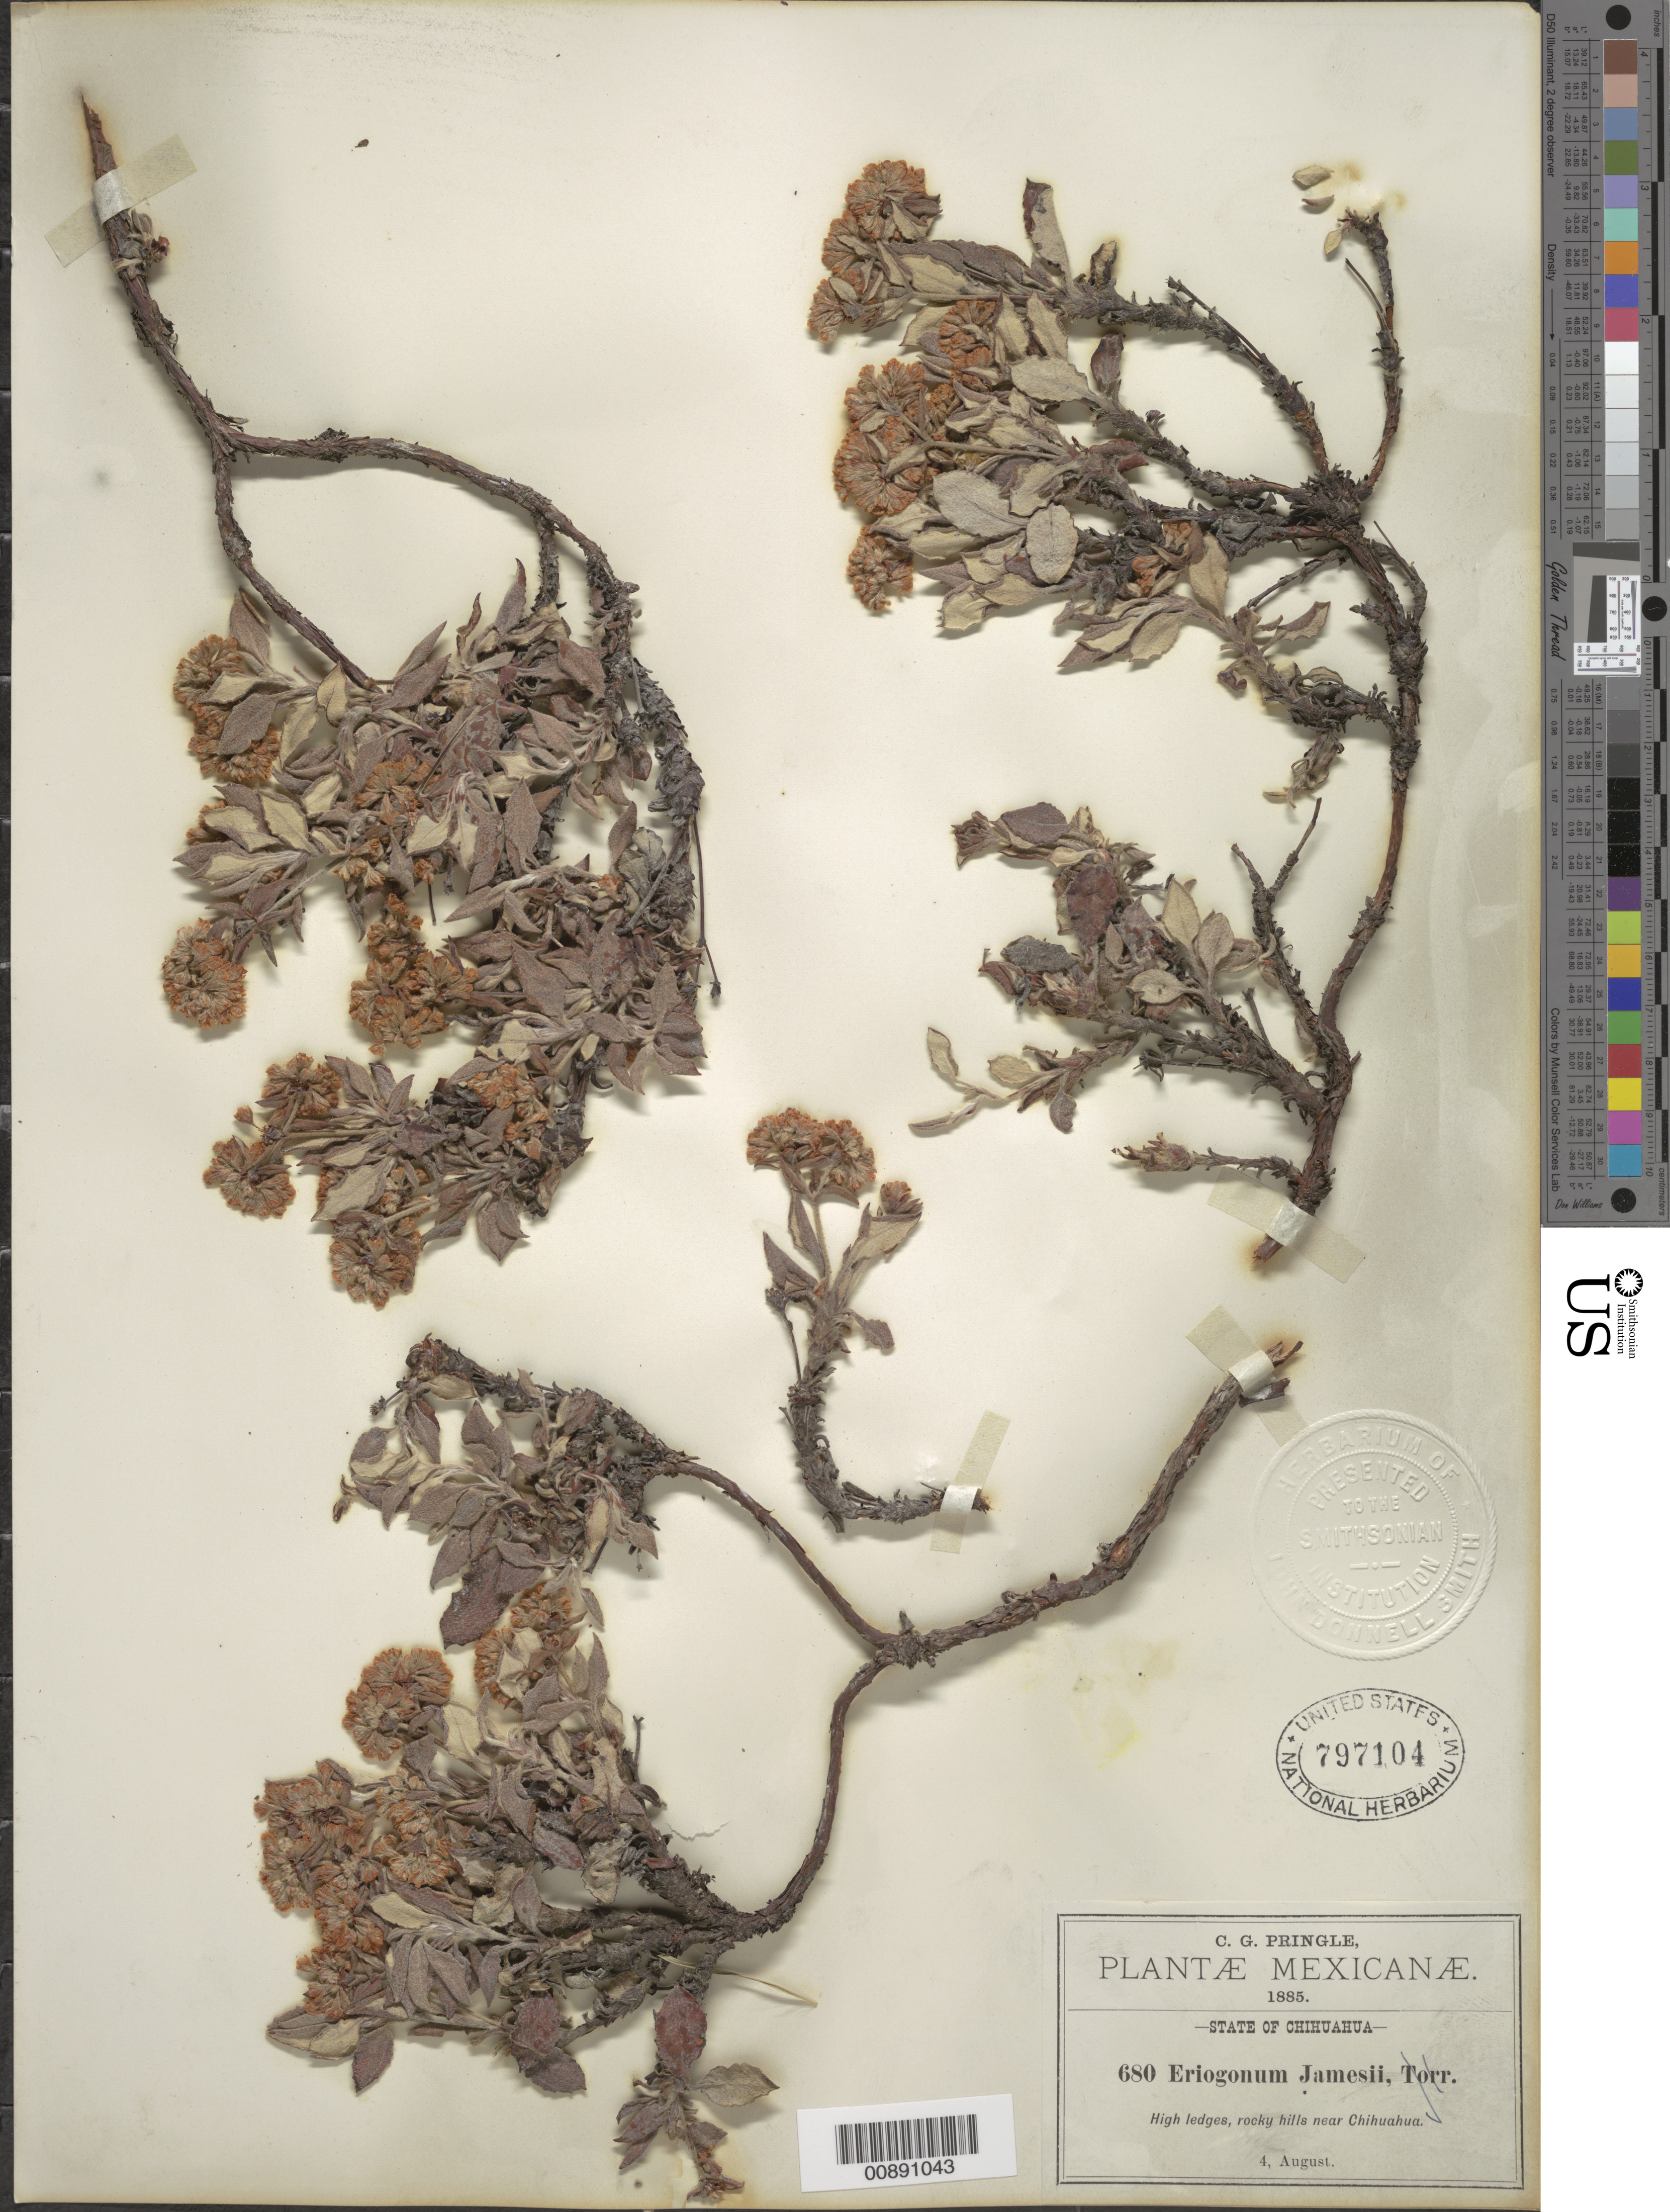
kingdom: Plantae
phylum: Tracheophyta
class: Magnoliopsida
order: Caryophyllales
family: Polygonaceae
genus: Eriogonum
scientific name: Eriogonum jamesii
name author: Benth.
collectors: C. G. Pringle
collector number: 680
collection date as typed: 04 Aug 1885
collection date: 1885-08-04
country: Mexico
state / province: Chihuahua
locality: Rocky hills near Chihuahua.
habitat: High ledges.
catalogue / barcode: US 797104